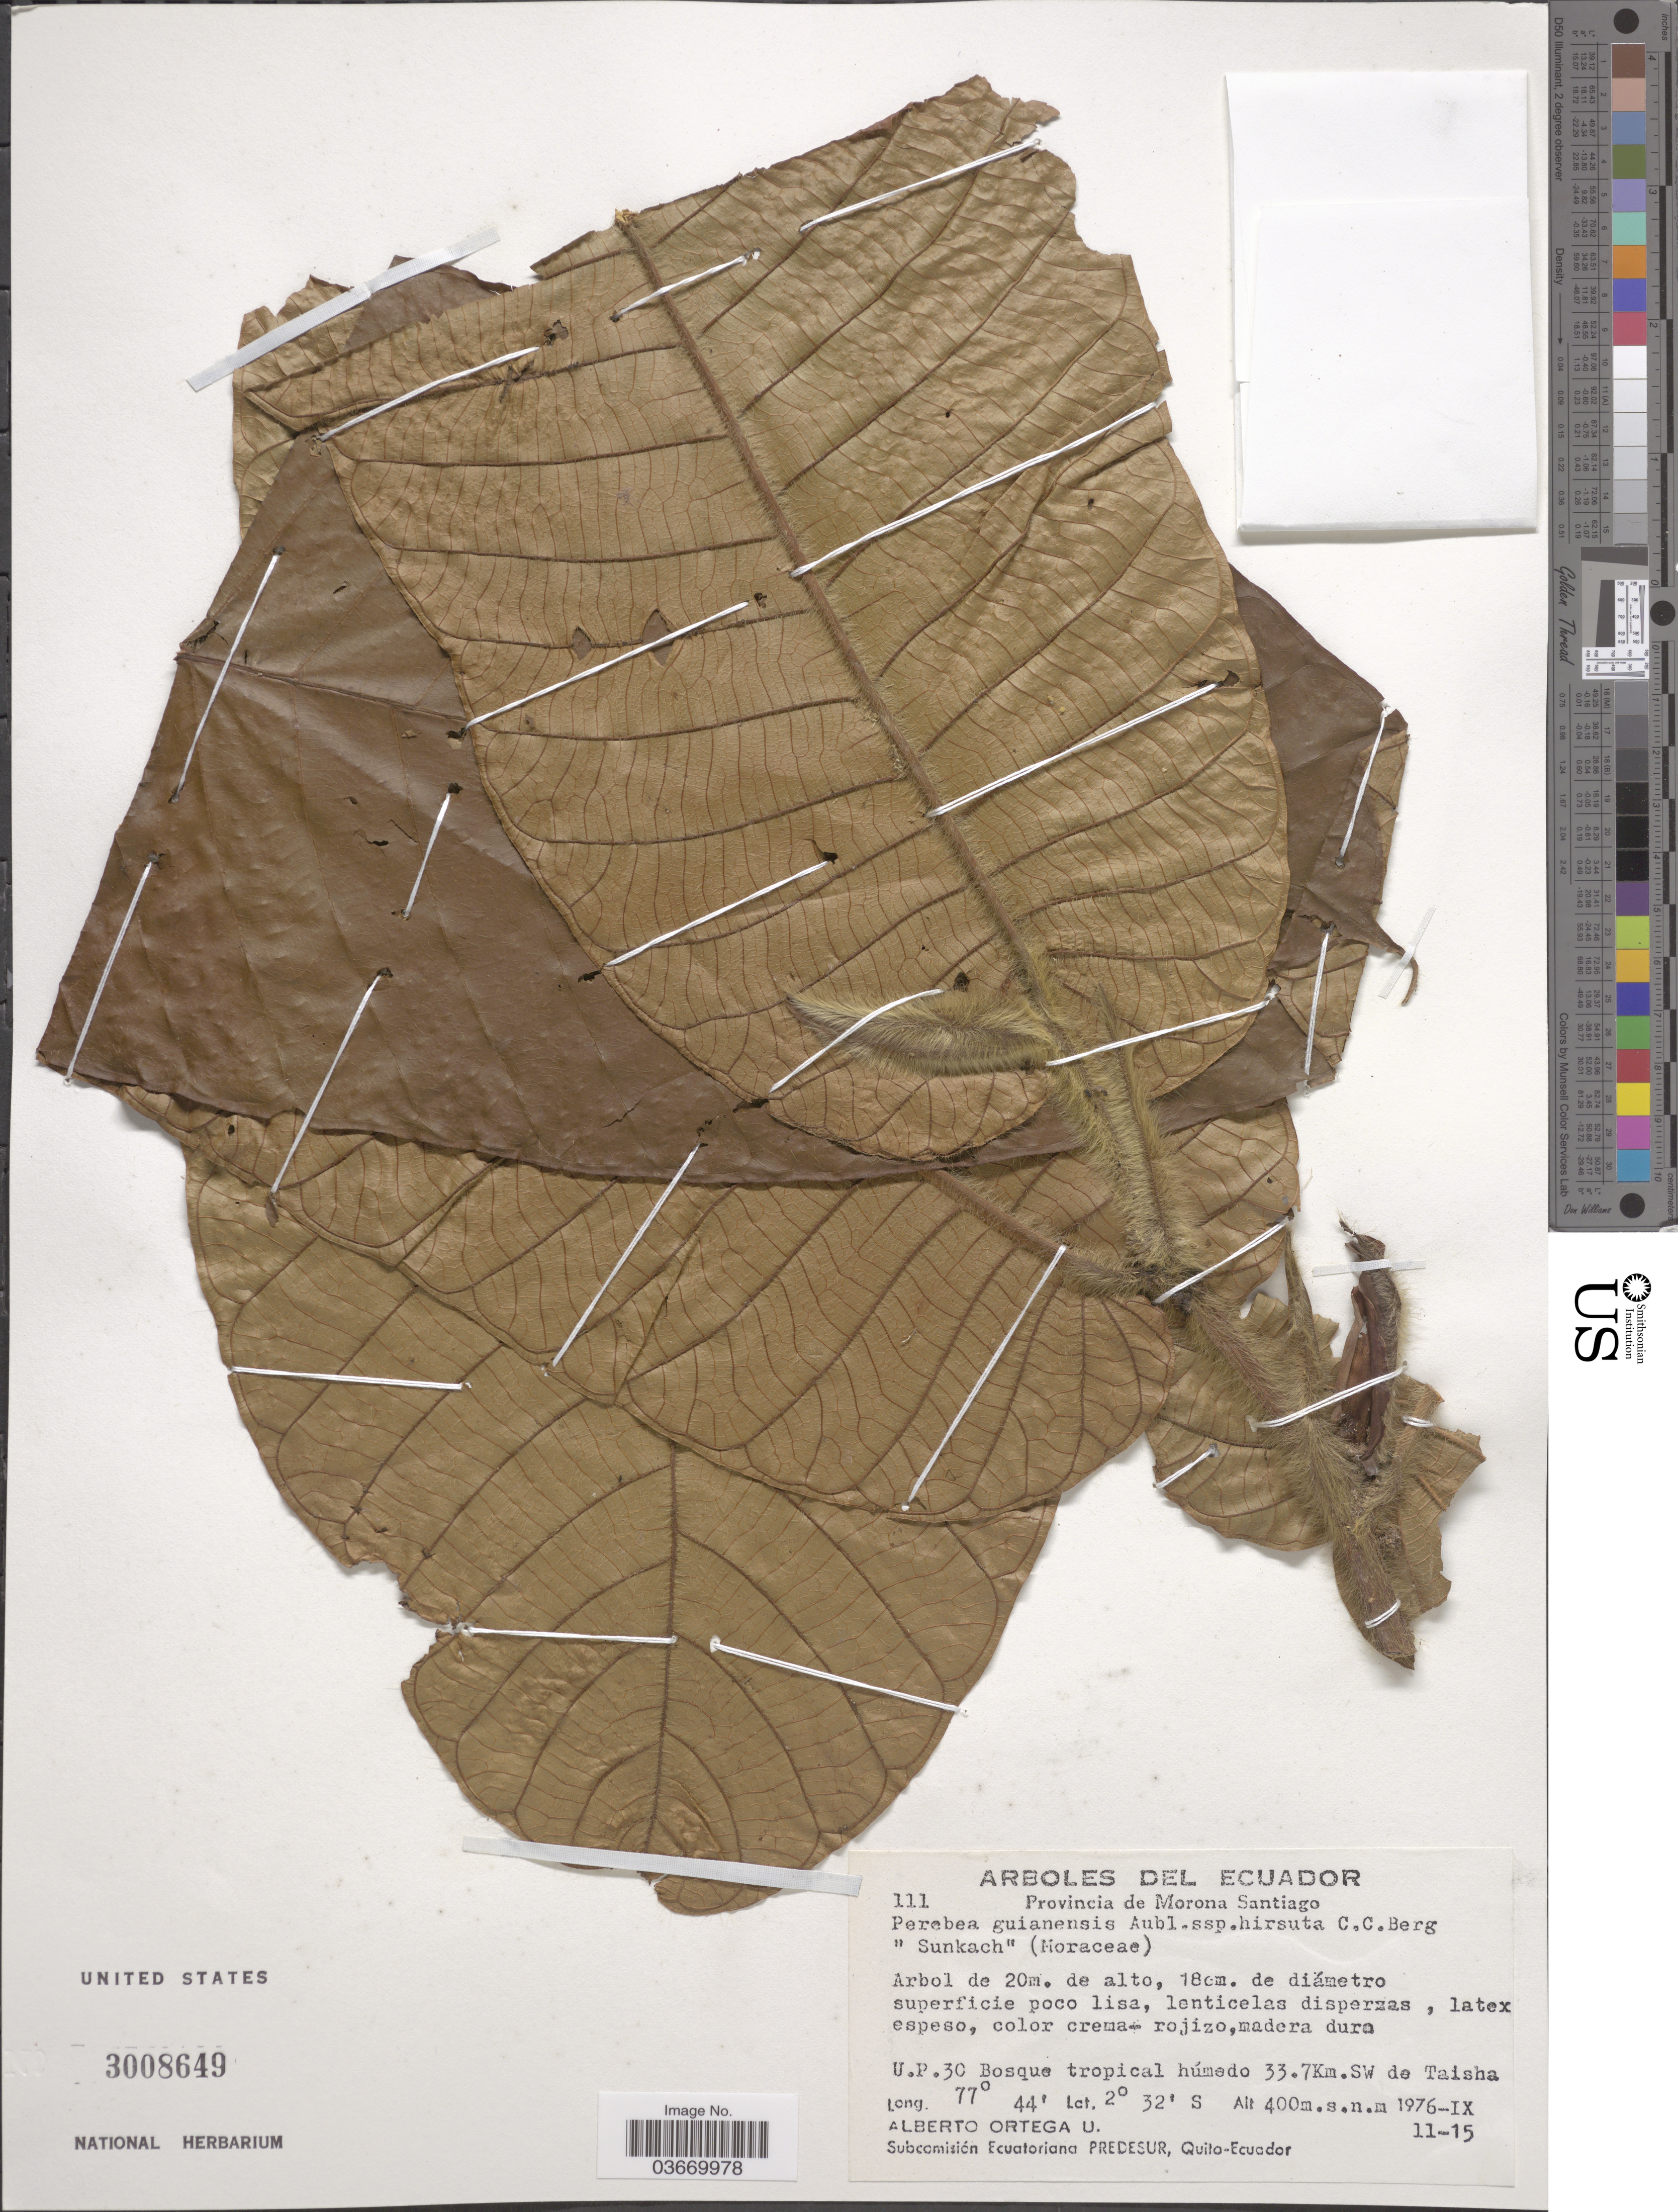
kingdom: Plantae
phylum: Tracheophyta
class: Magnoliopsida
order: Rosales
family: Moraceae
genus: Perebea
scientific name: Perebea guianensis subsp. guianensis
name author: Aubl.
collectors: A. T. Ortega U.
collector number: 111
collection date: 1976-09-11/1976-09-15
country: Ecuador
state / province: Morona-Santiago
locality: U.P. 30 Bosque tropical húmedo 33.7Km. SW. de Taisha.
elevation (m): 400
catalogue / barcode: US 3008649